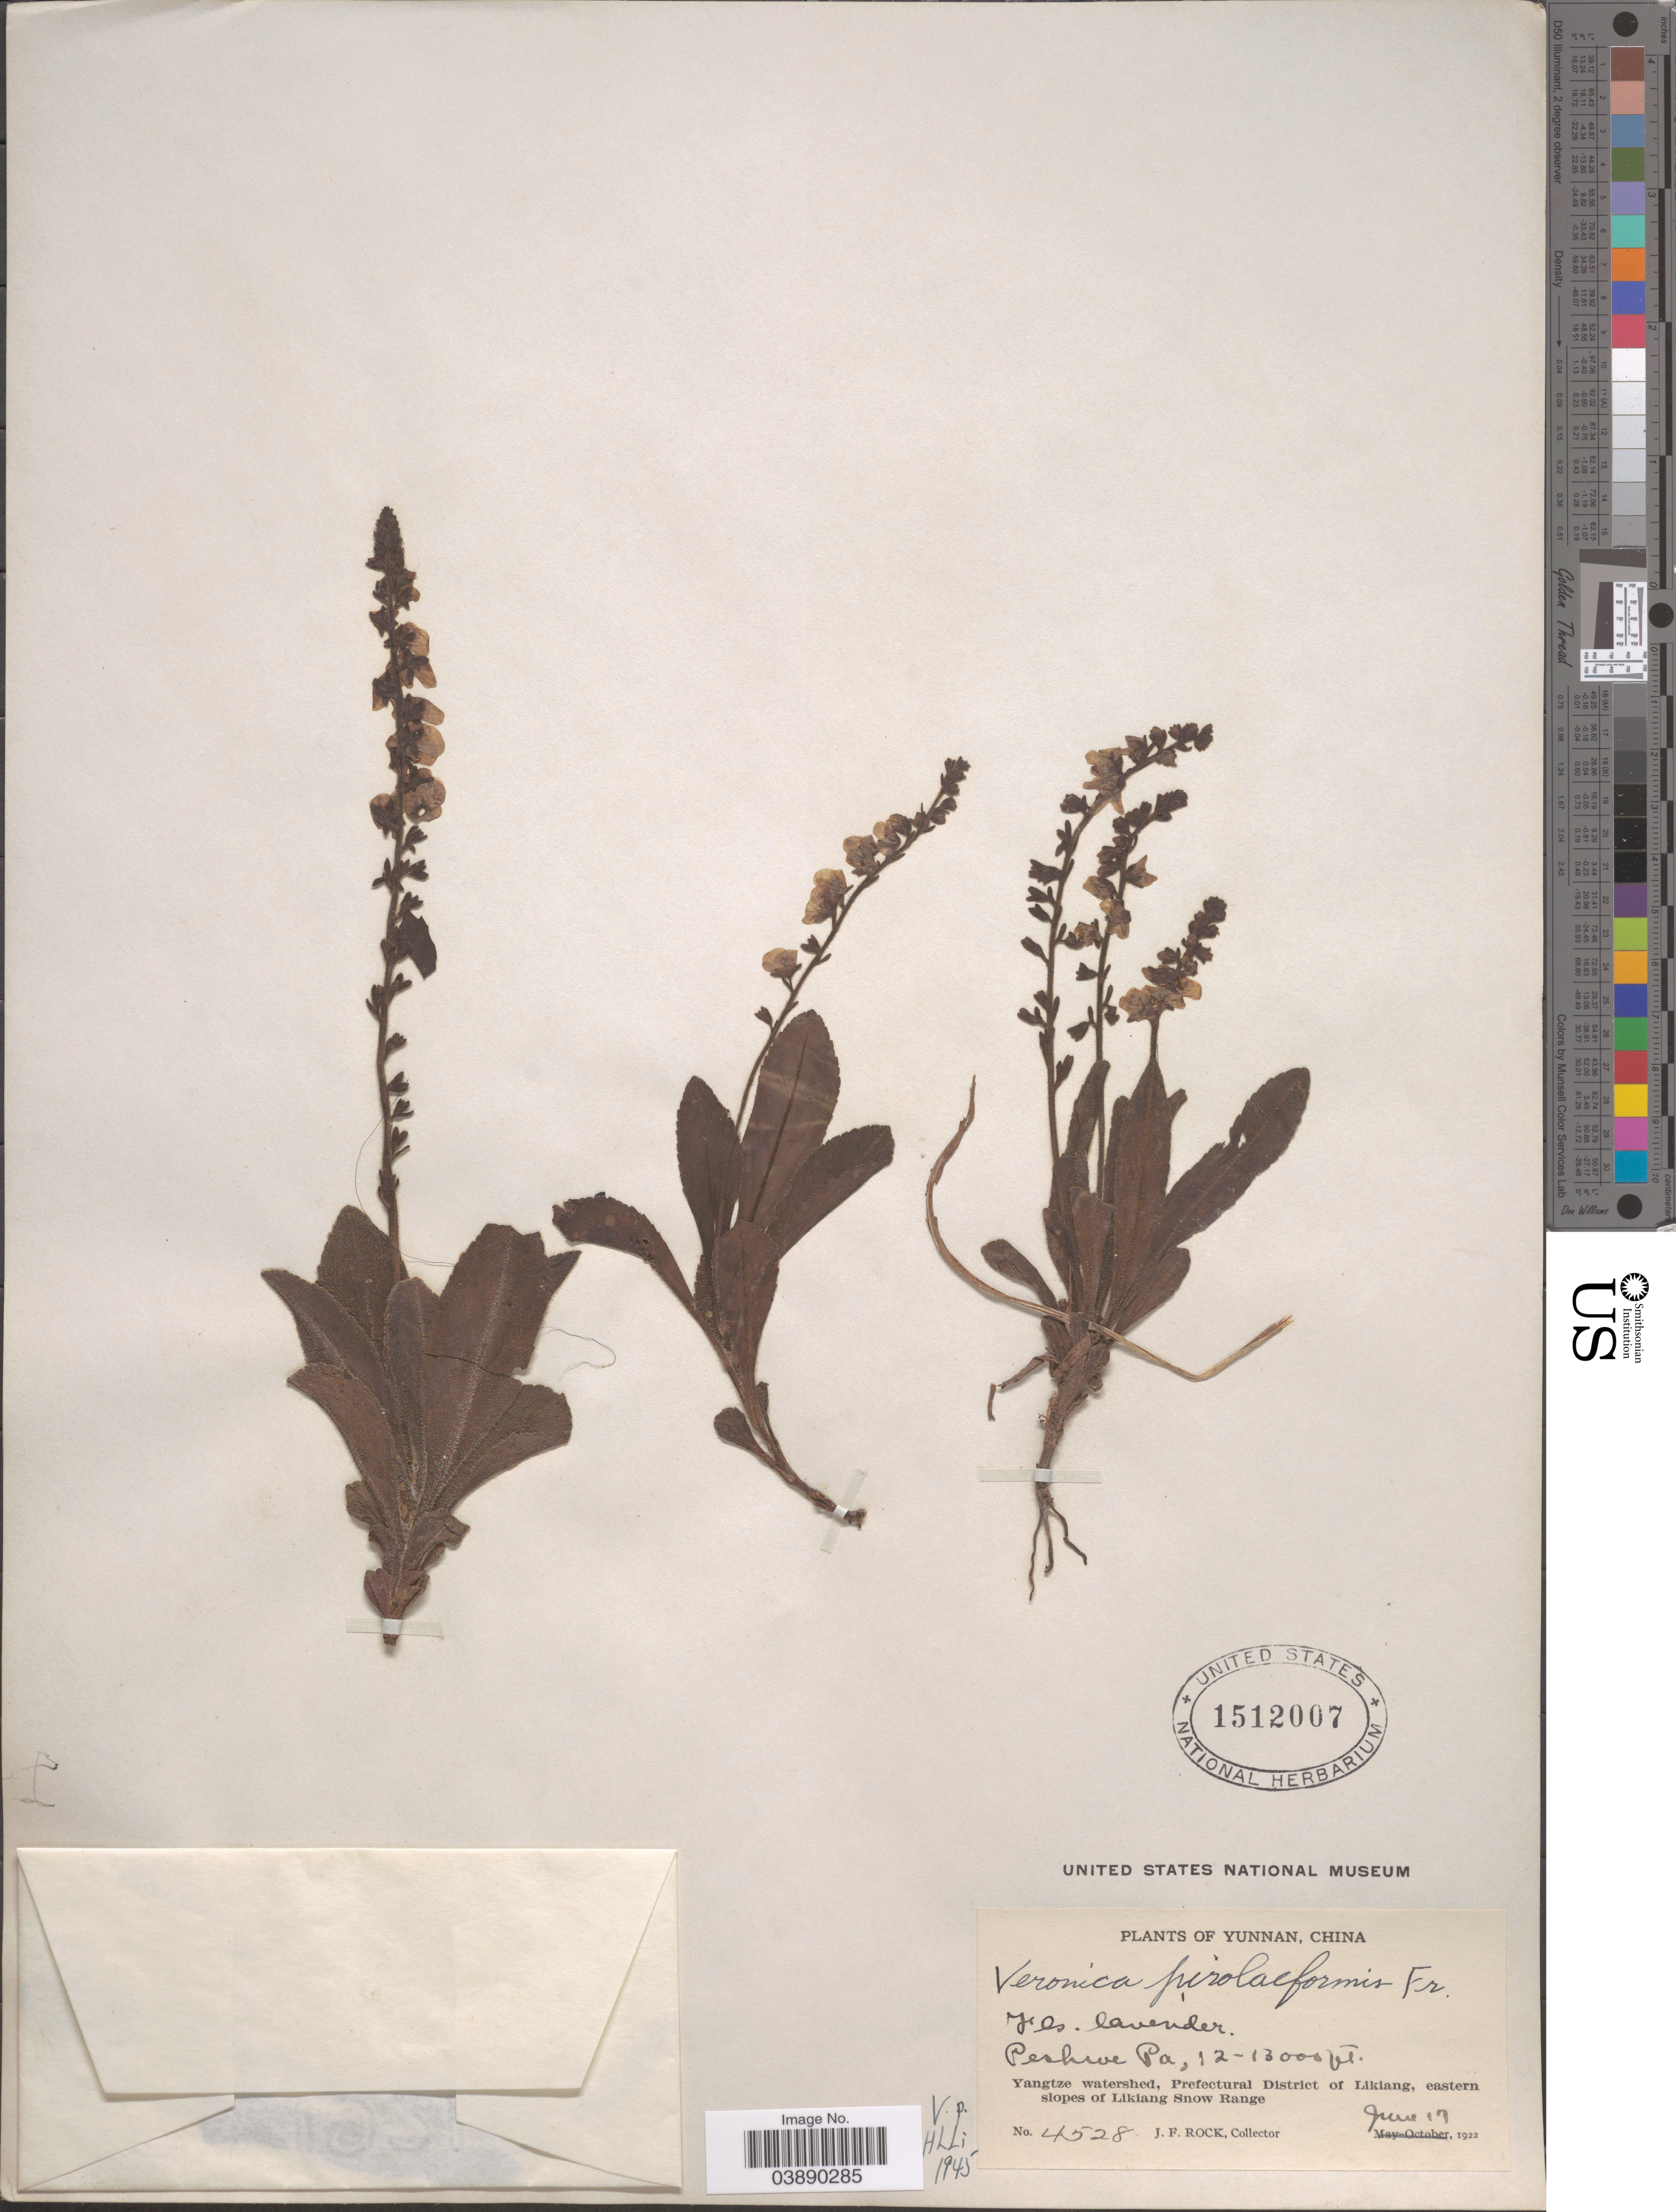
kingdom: Plantae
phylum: Tracheophyta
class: Magnoliopsida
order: Lamiales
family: Plantaginaceae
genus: Veronica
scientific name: Veronica piroliformis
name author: Franch.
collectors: J. Rock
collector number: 4528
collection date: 1922-06-17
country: China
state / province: Yunnan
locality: Peshwe Pa. Yangtze watershed, Prefectural District of Likiang, eastern slopes of Likiang Snow Range.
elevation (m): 3658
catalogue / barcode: US 1512007